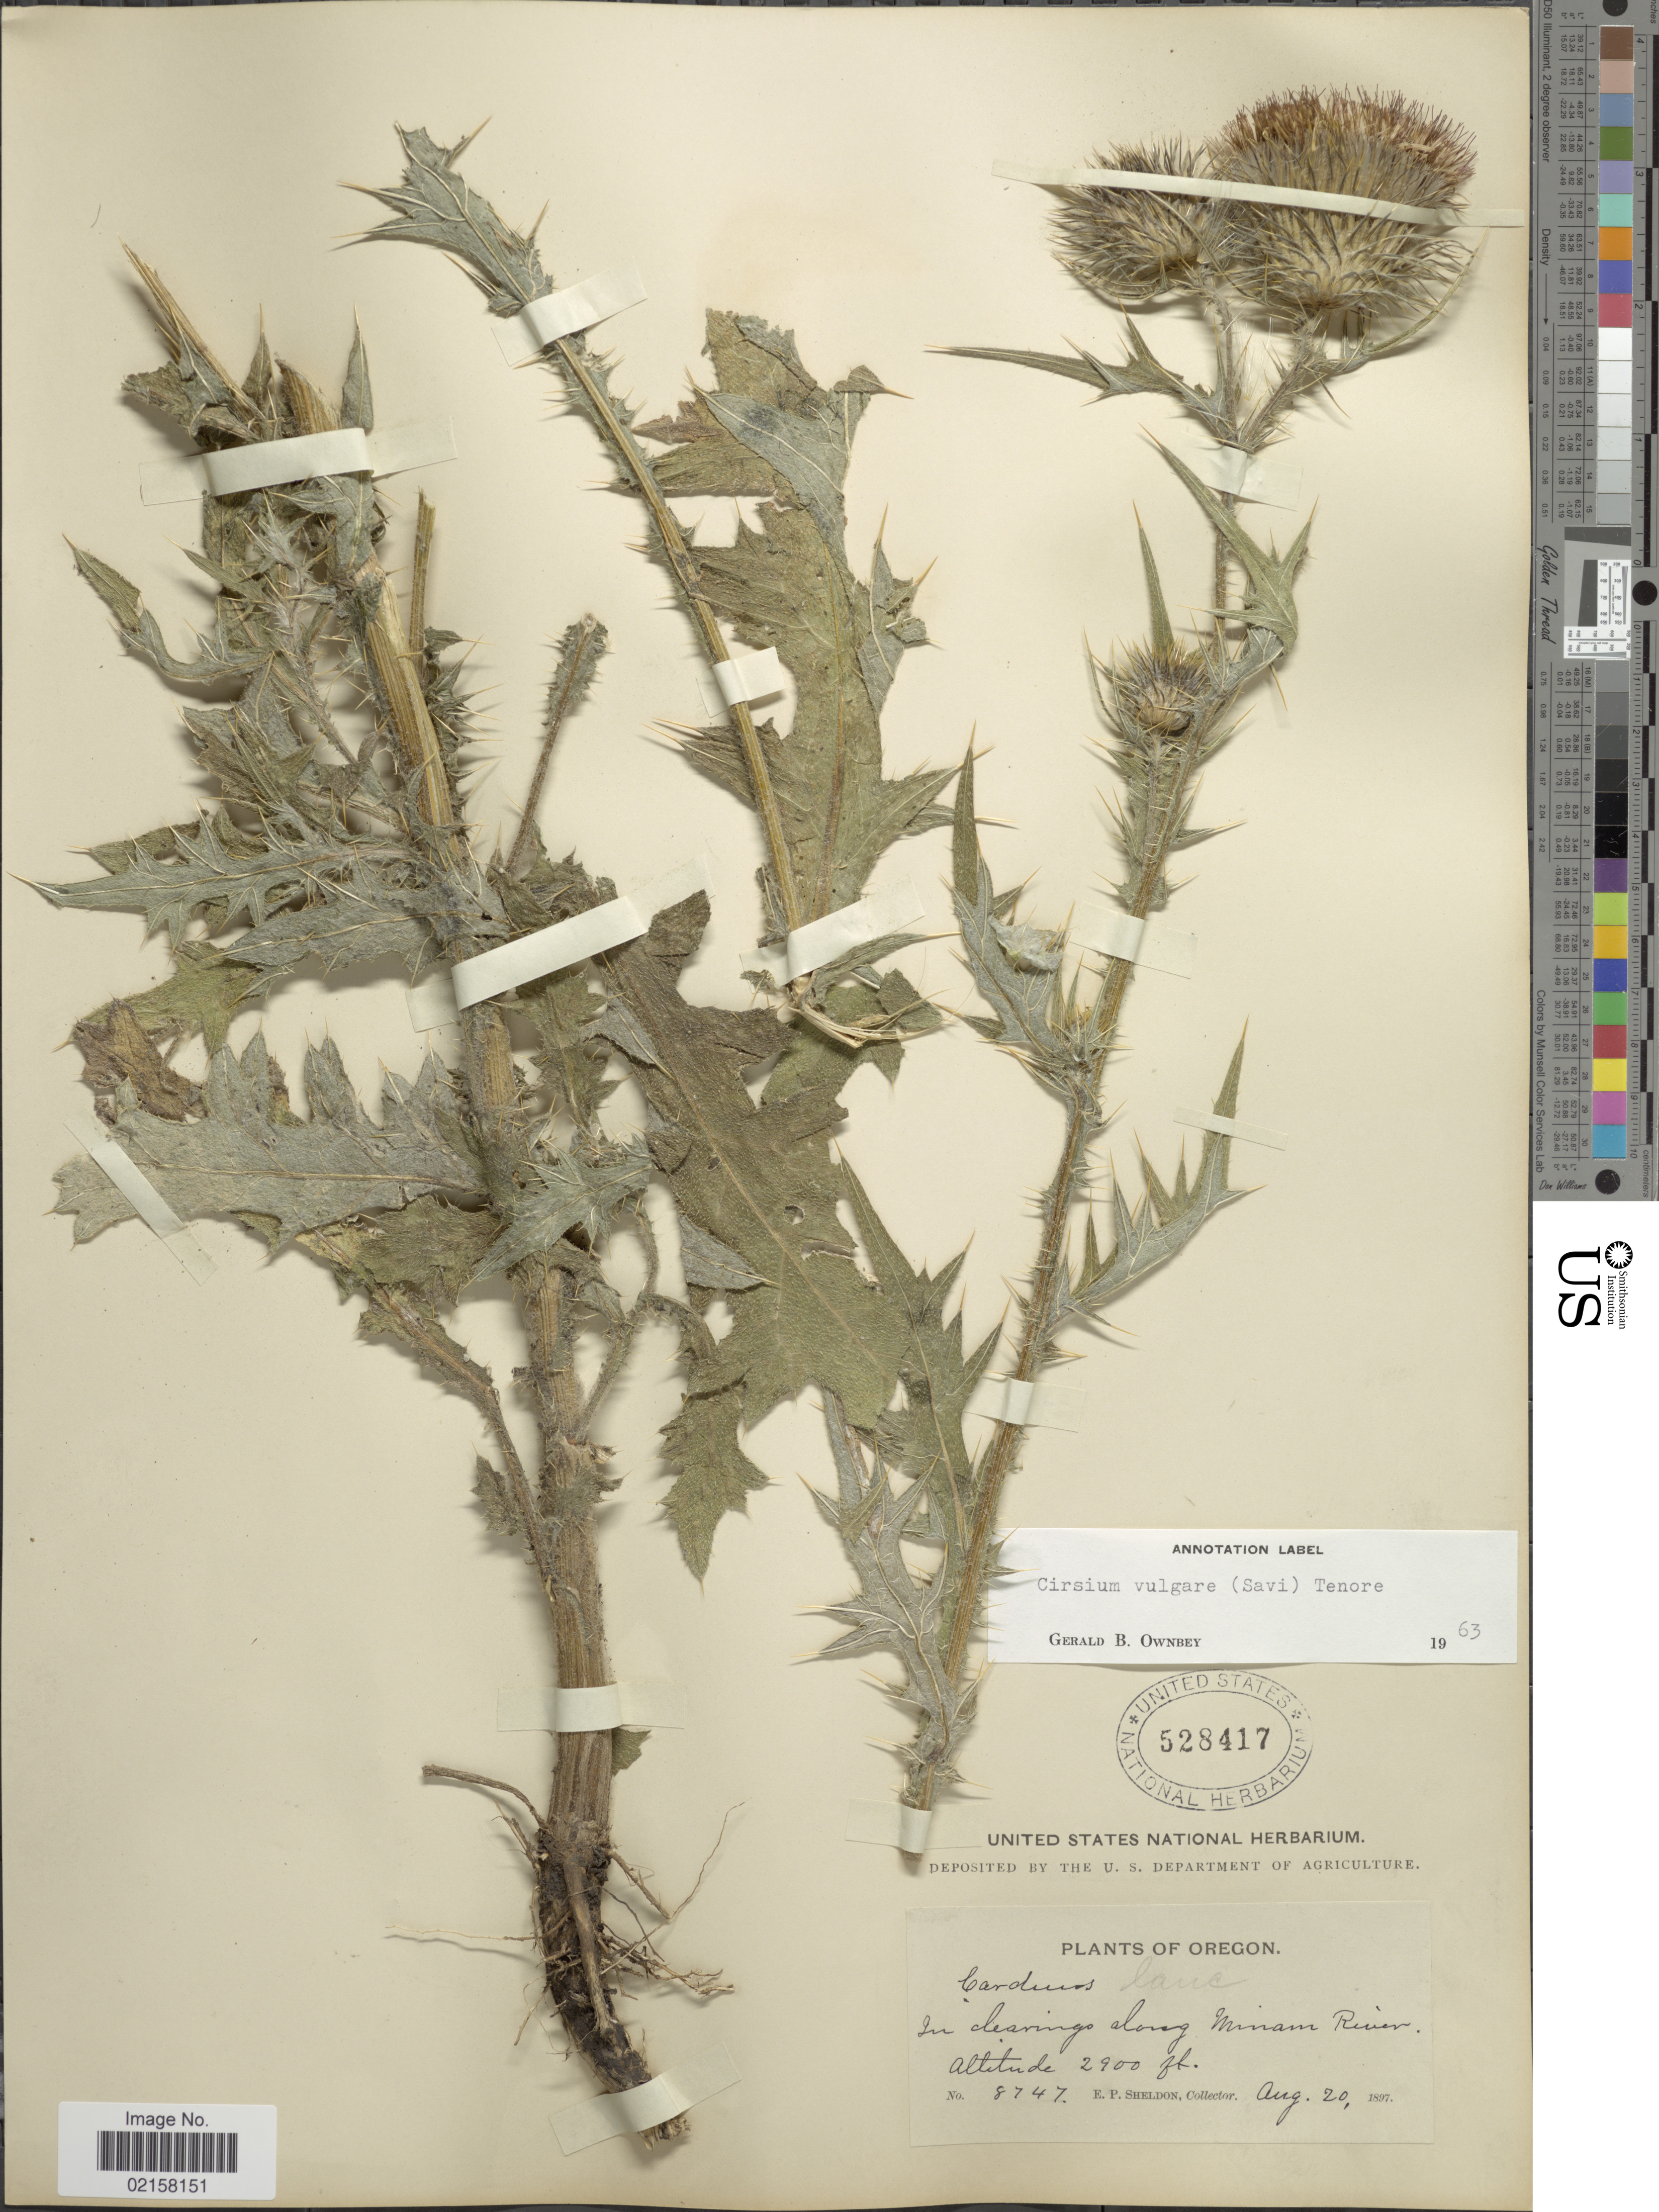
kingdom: Plantae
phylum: Tracheophyta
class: Magnoliopsida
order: Asterales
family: Asteraceae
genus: Cirsium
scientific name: Cirsium vulgare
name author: (Savi) Ten.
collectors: E. P. Sheldon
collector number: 8747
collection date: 1897-08-20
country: United States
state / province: Oregon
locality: In clearings along Minam River.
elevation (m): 884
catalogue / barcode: US 528417